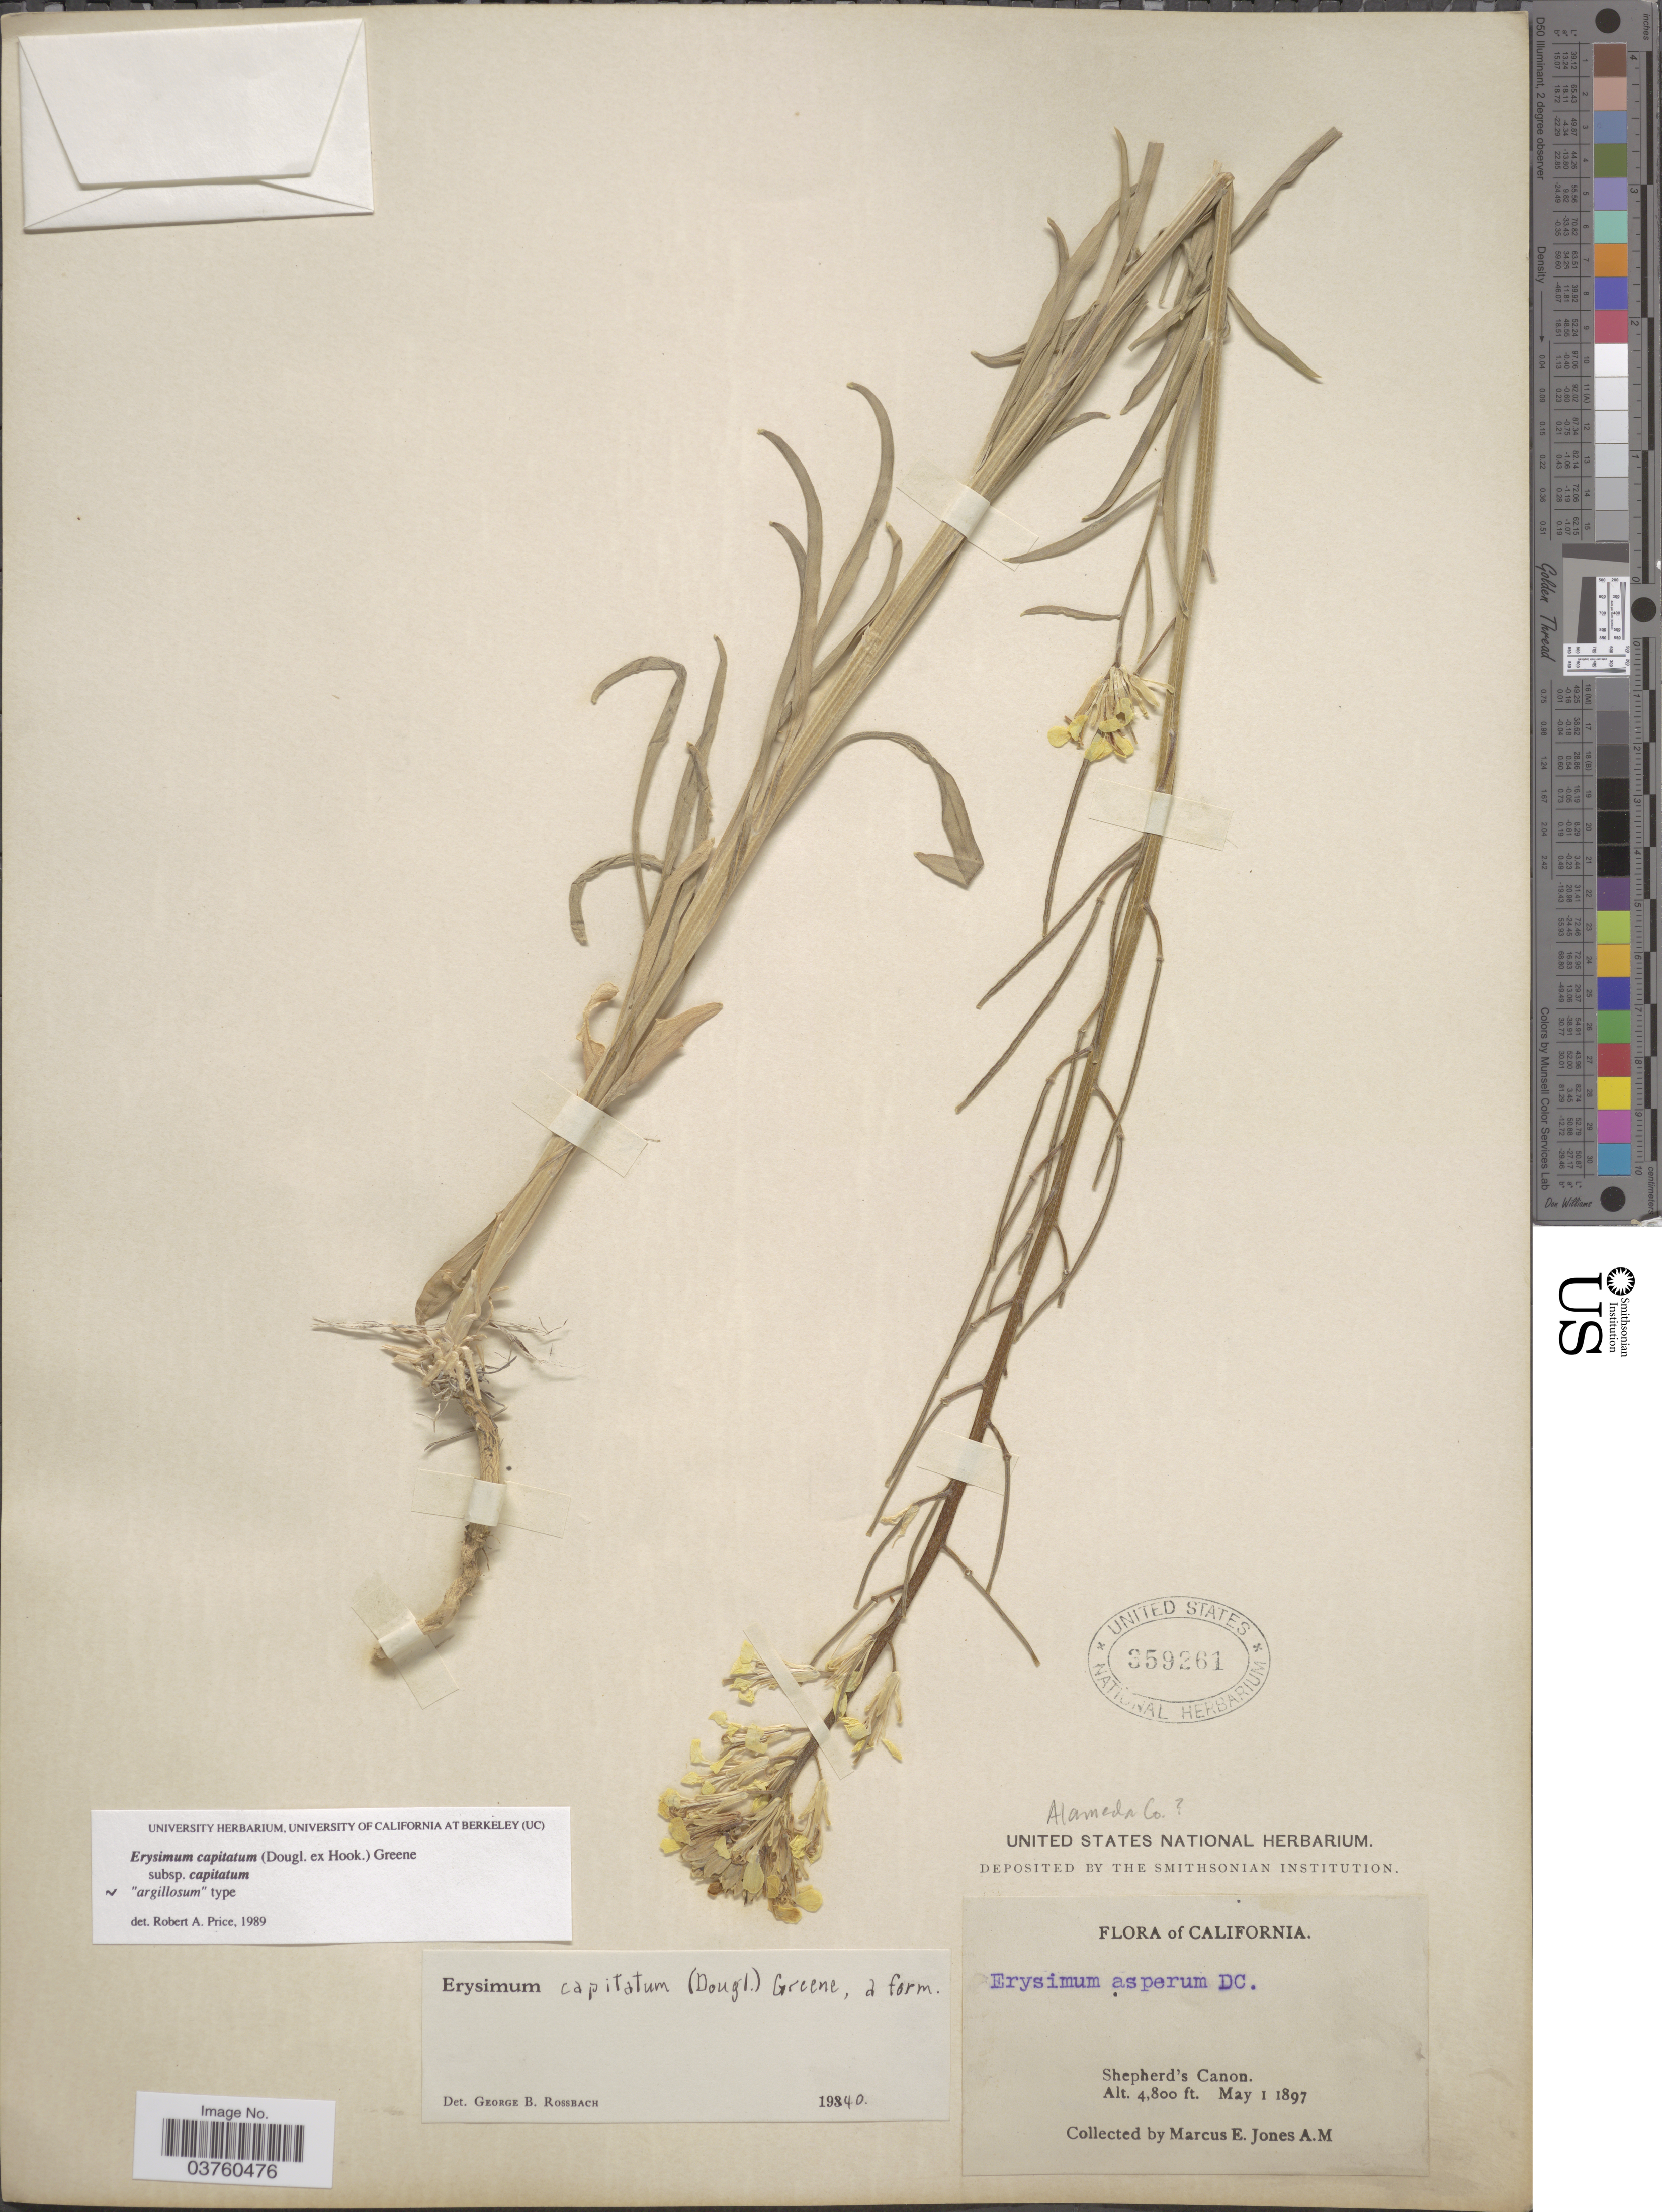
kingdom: Plantae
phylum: Tracheophyta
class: Magnoliopsida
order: Brassicales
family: Brassicaceae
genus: Erysimum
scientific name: Erysimum capitatum subsp. capitatum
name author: (Douglas ex Hook.) Greene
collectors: M. E. Jones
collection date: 1897-05-01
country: United States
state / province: California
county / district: Alameda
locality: Alameda Co. [unsure placement] Shepherd's Canyon.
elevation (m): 1463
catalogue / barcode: US 359261